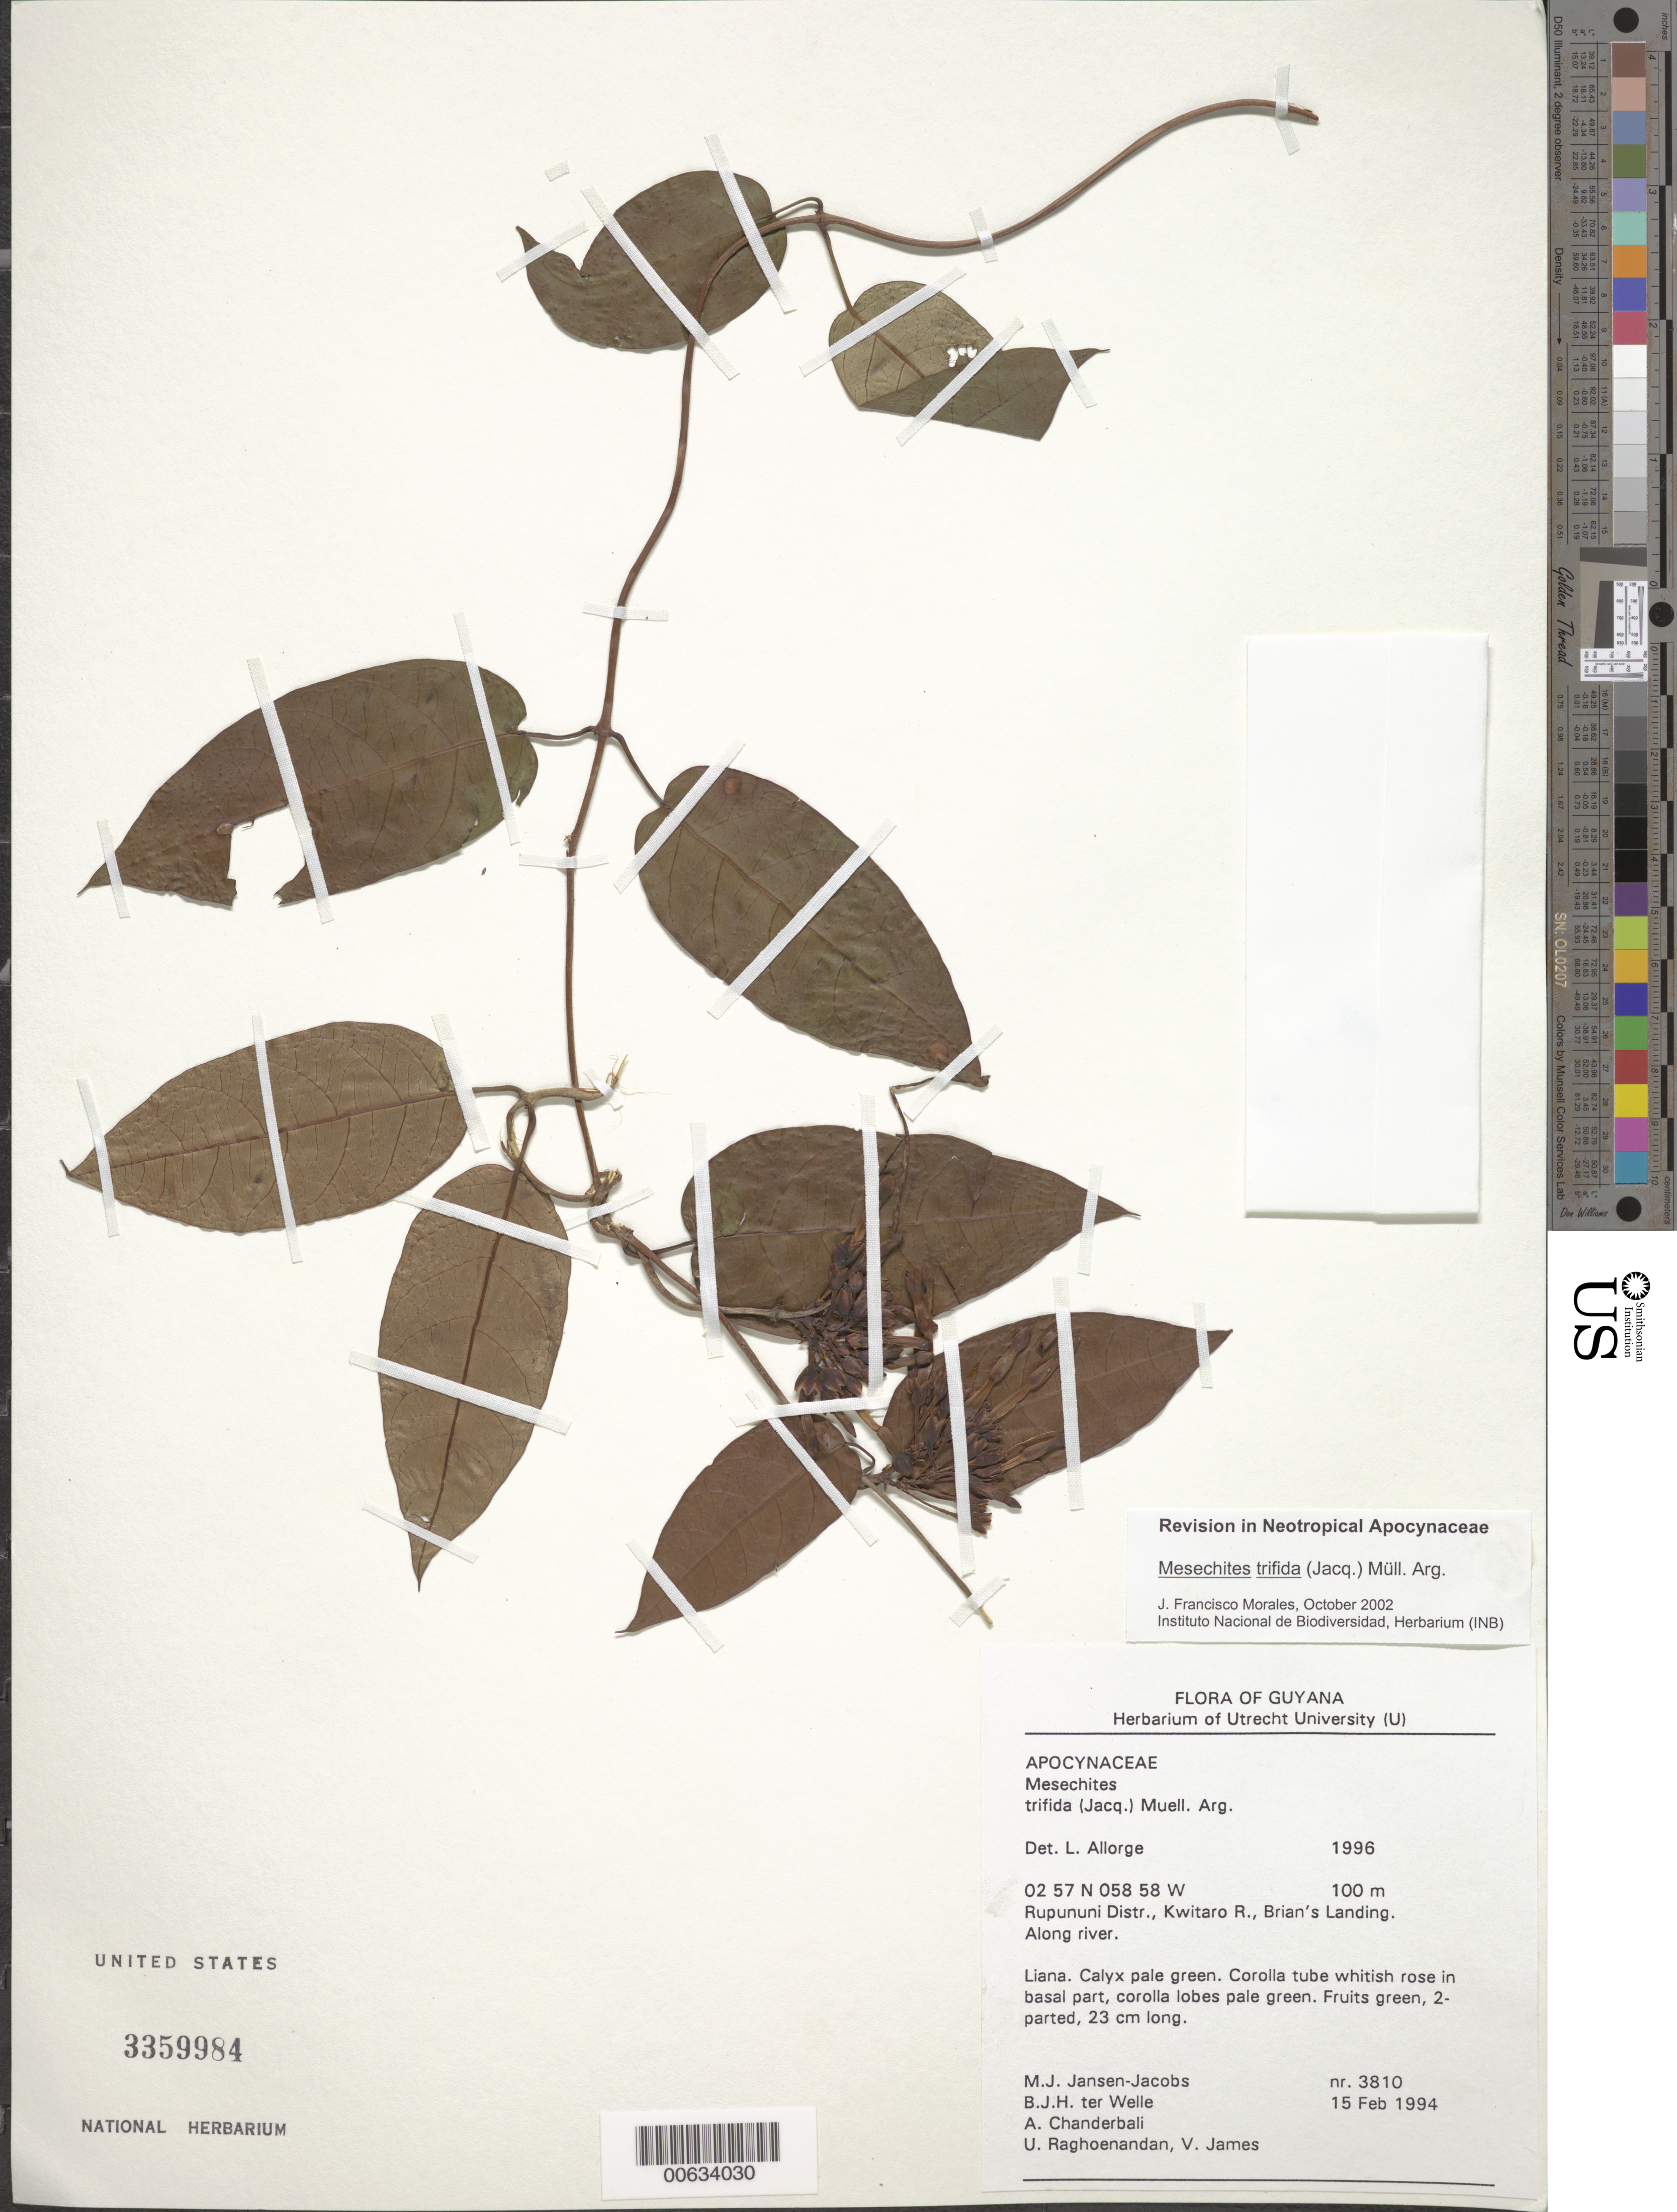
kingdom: Plantae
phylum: Tracheophyta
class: Magnoliopsida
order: Gentianales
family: Apocynaceae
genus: Mesechites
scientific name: Mesechites trifidus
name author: (Jacq.) Müll. Arg.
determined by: Morales, J. F.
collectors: M. J. Jansen-Jacobs, B. Welle, A. S. Chanderbali, U. Raghoenandan & V. James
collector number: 3810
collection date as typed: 15-Feb-94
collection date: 1994-02-15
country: Guyana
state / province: U. Takutu-U. Essequibo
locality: Brian's Landing, Kwitaro R.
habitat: Along river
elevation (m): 100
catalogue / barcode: US 3359984